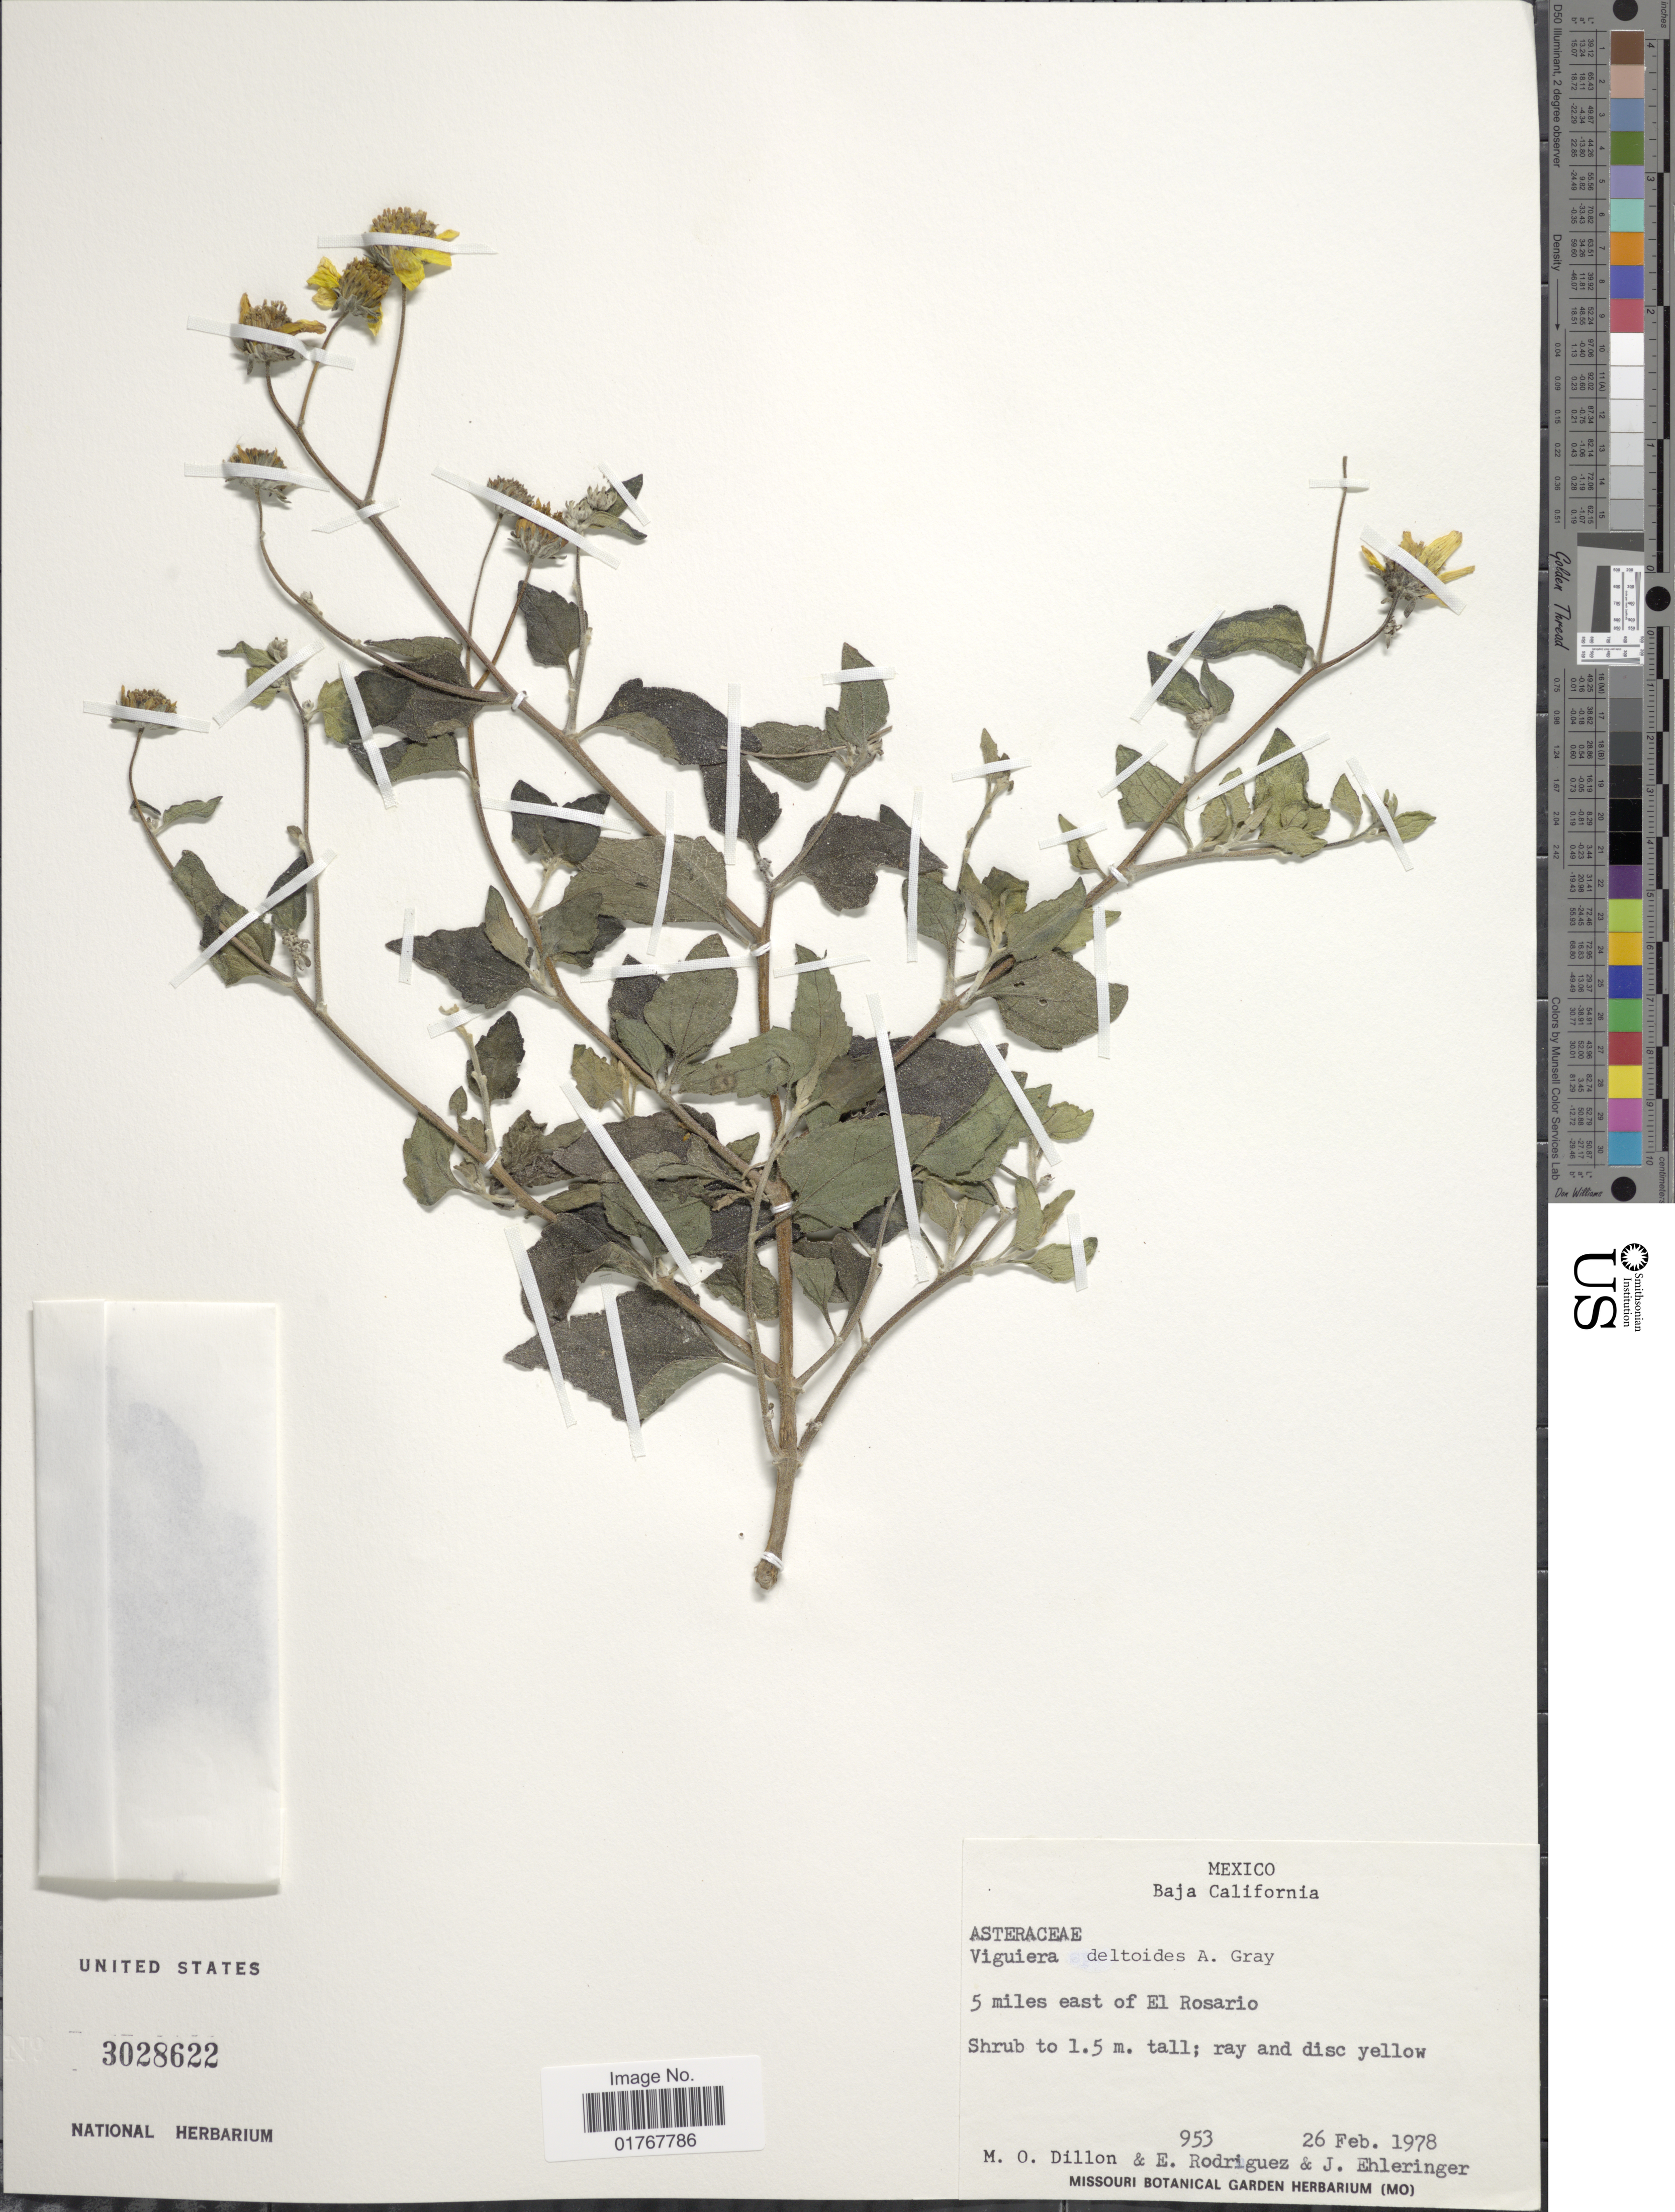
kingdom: Plantae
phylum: Tracheophyta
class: Magnoliopsida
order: Asterales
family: Asteraceae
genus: Viguiera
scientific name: Viguiera deltoidea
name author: A. Gray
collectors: M. O. Dillon, E. Rodriguez & J. Ehleringer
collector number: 953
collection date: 1978-02-26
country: Mexico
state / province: Baja California Sur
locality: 5 miles east of El Rosario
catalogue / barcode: US 3028622